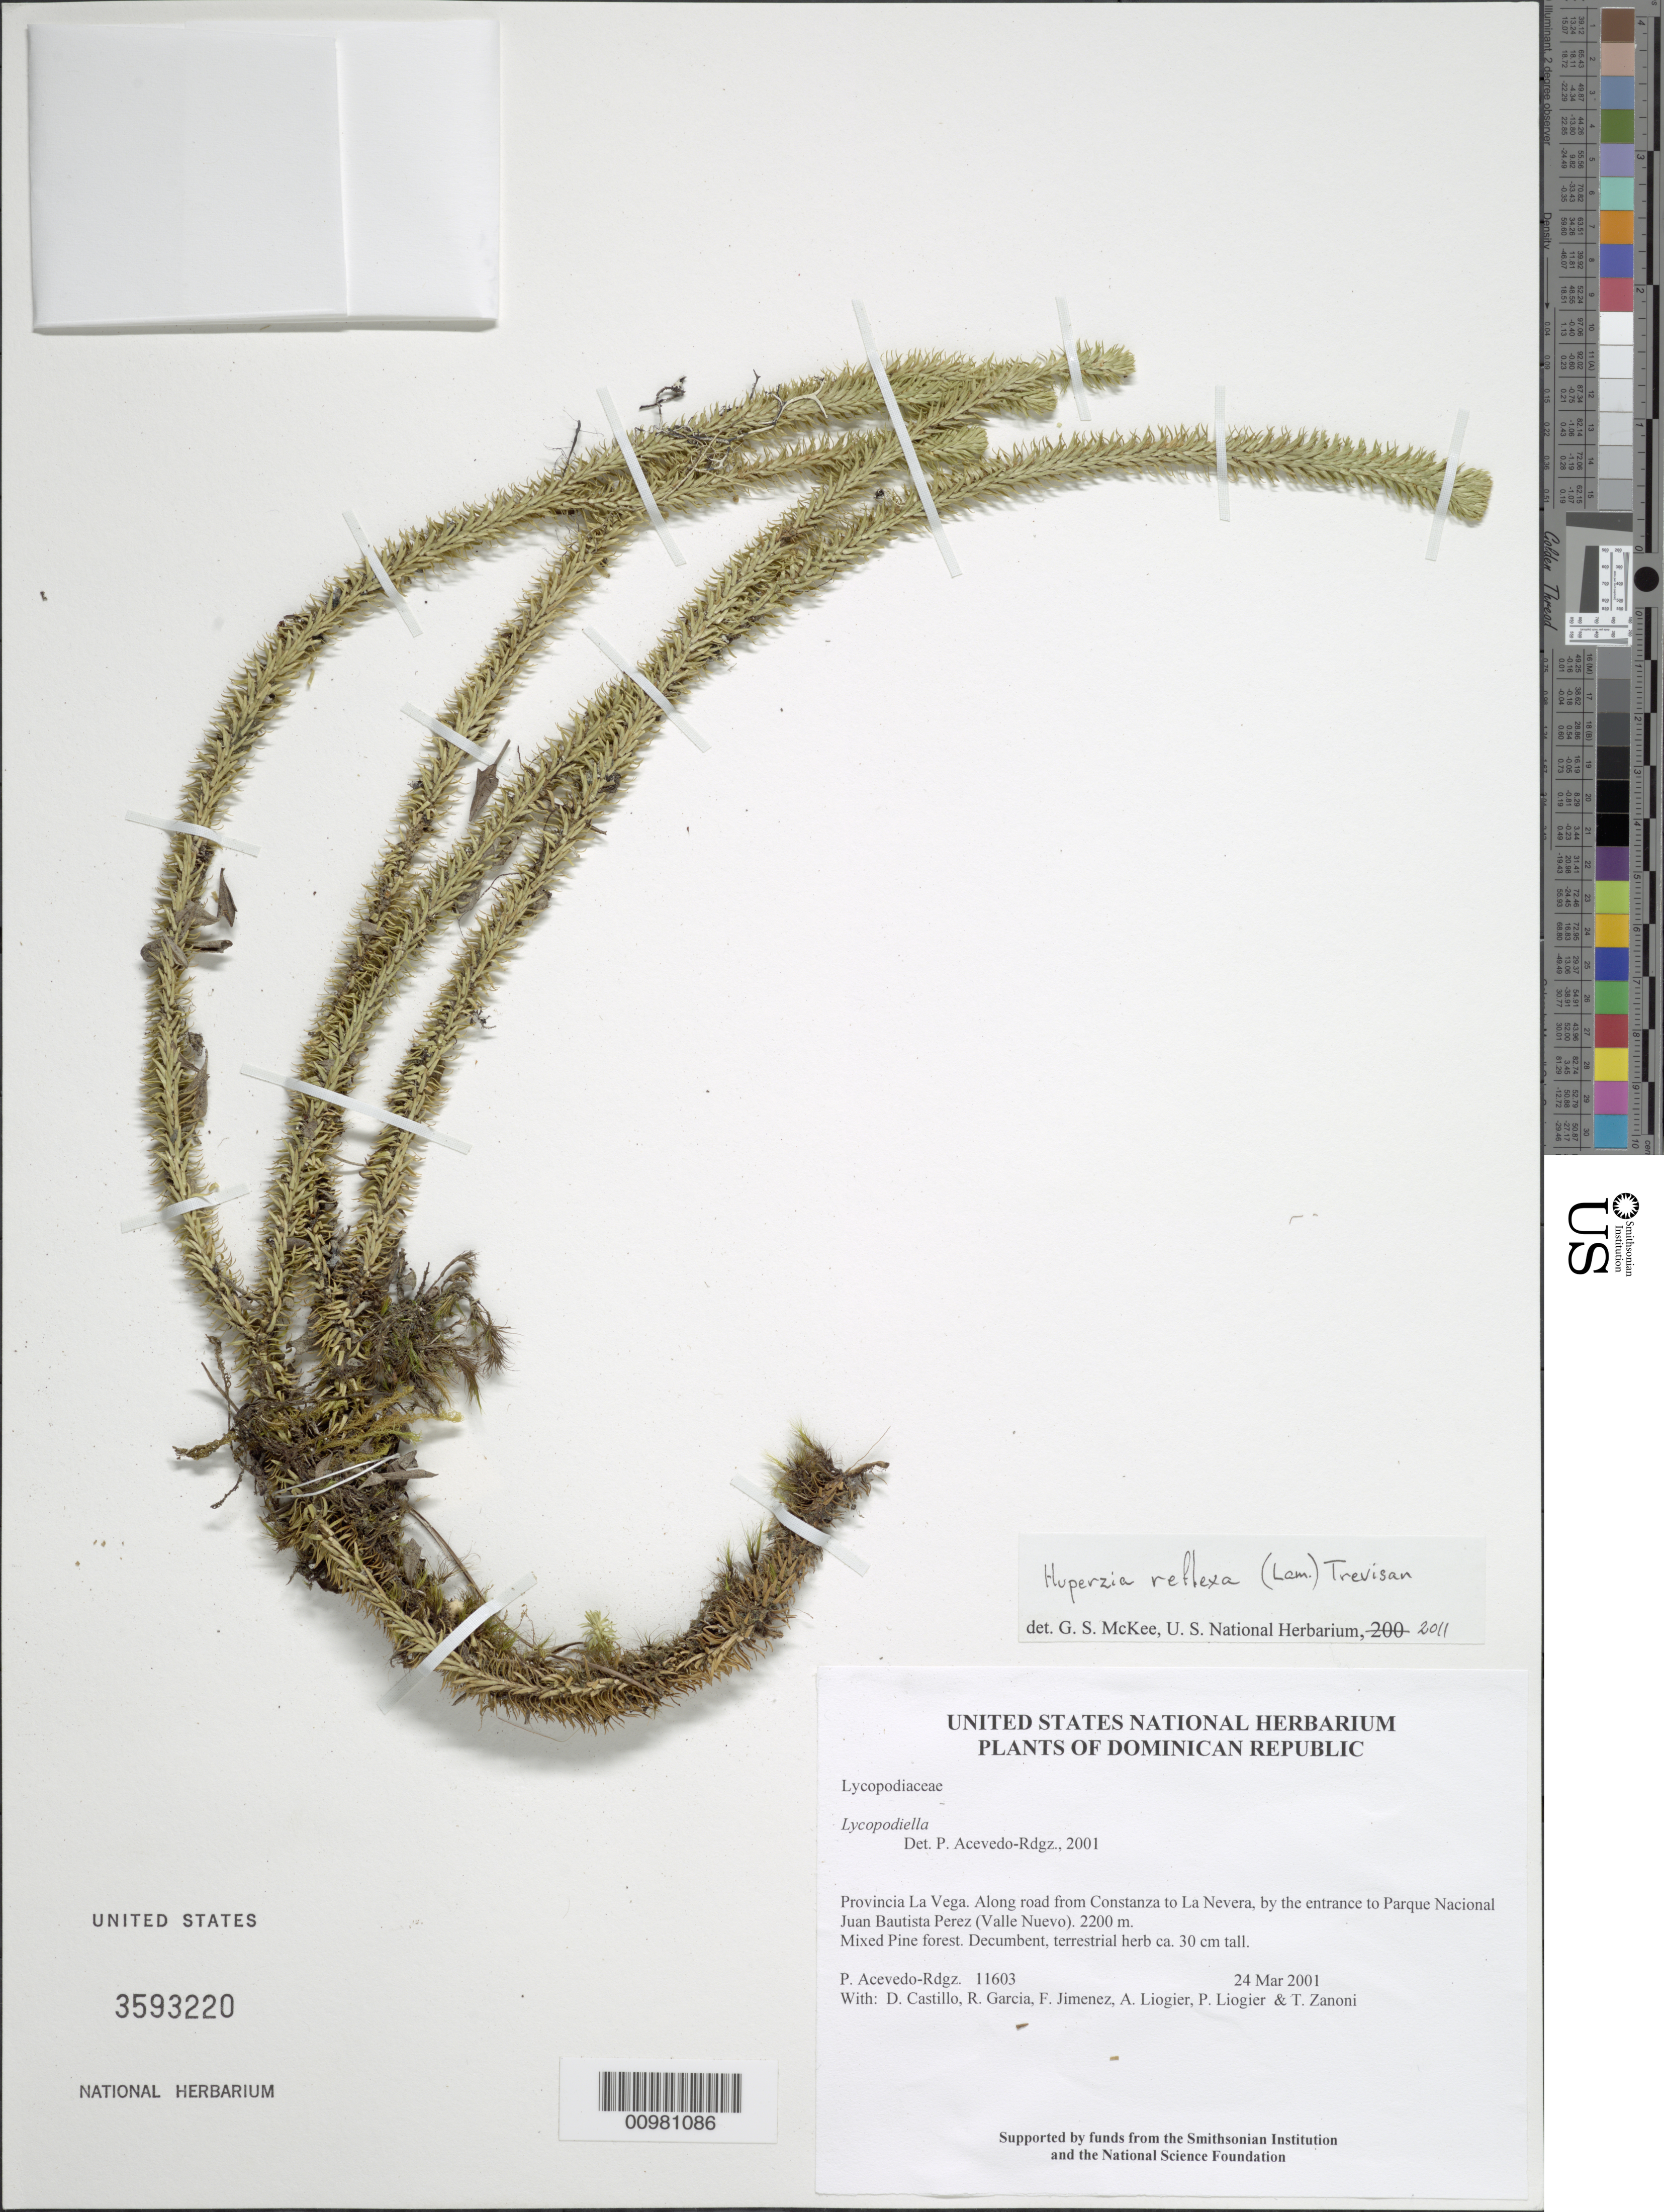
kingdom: Plantae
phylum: Tracheophyta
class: Lycopodiopsida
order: Lycopodiales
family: Lycopodiaceae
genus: Phlegmariurus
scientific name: Phlegmariurus reflexus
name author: (Lam.) B. Øllg.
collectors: P. Acevedo-Rodr., D. Castillo, R. G. García, F. Jimenez, A. H. Liogier, M. P. Liogier & T. A. Zanoni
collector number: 11603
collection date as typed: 24 Mar 2001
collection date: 2001-03-24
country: Dominican Republic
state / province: La Vega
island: Hispaniola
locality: Provincia La Vega. Along road from Constanza to La Nevera, by the entrance to Parque Nacional Juan Bautista Perez (Valle Nuevo).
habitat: Mixed Pine forest.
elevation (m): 2200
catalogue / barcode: US 3593220